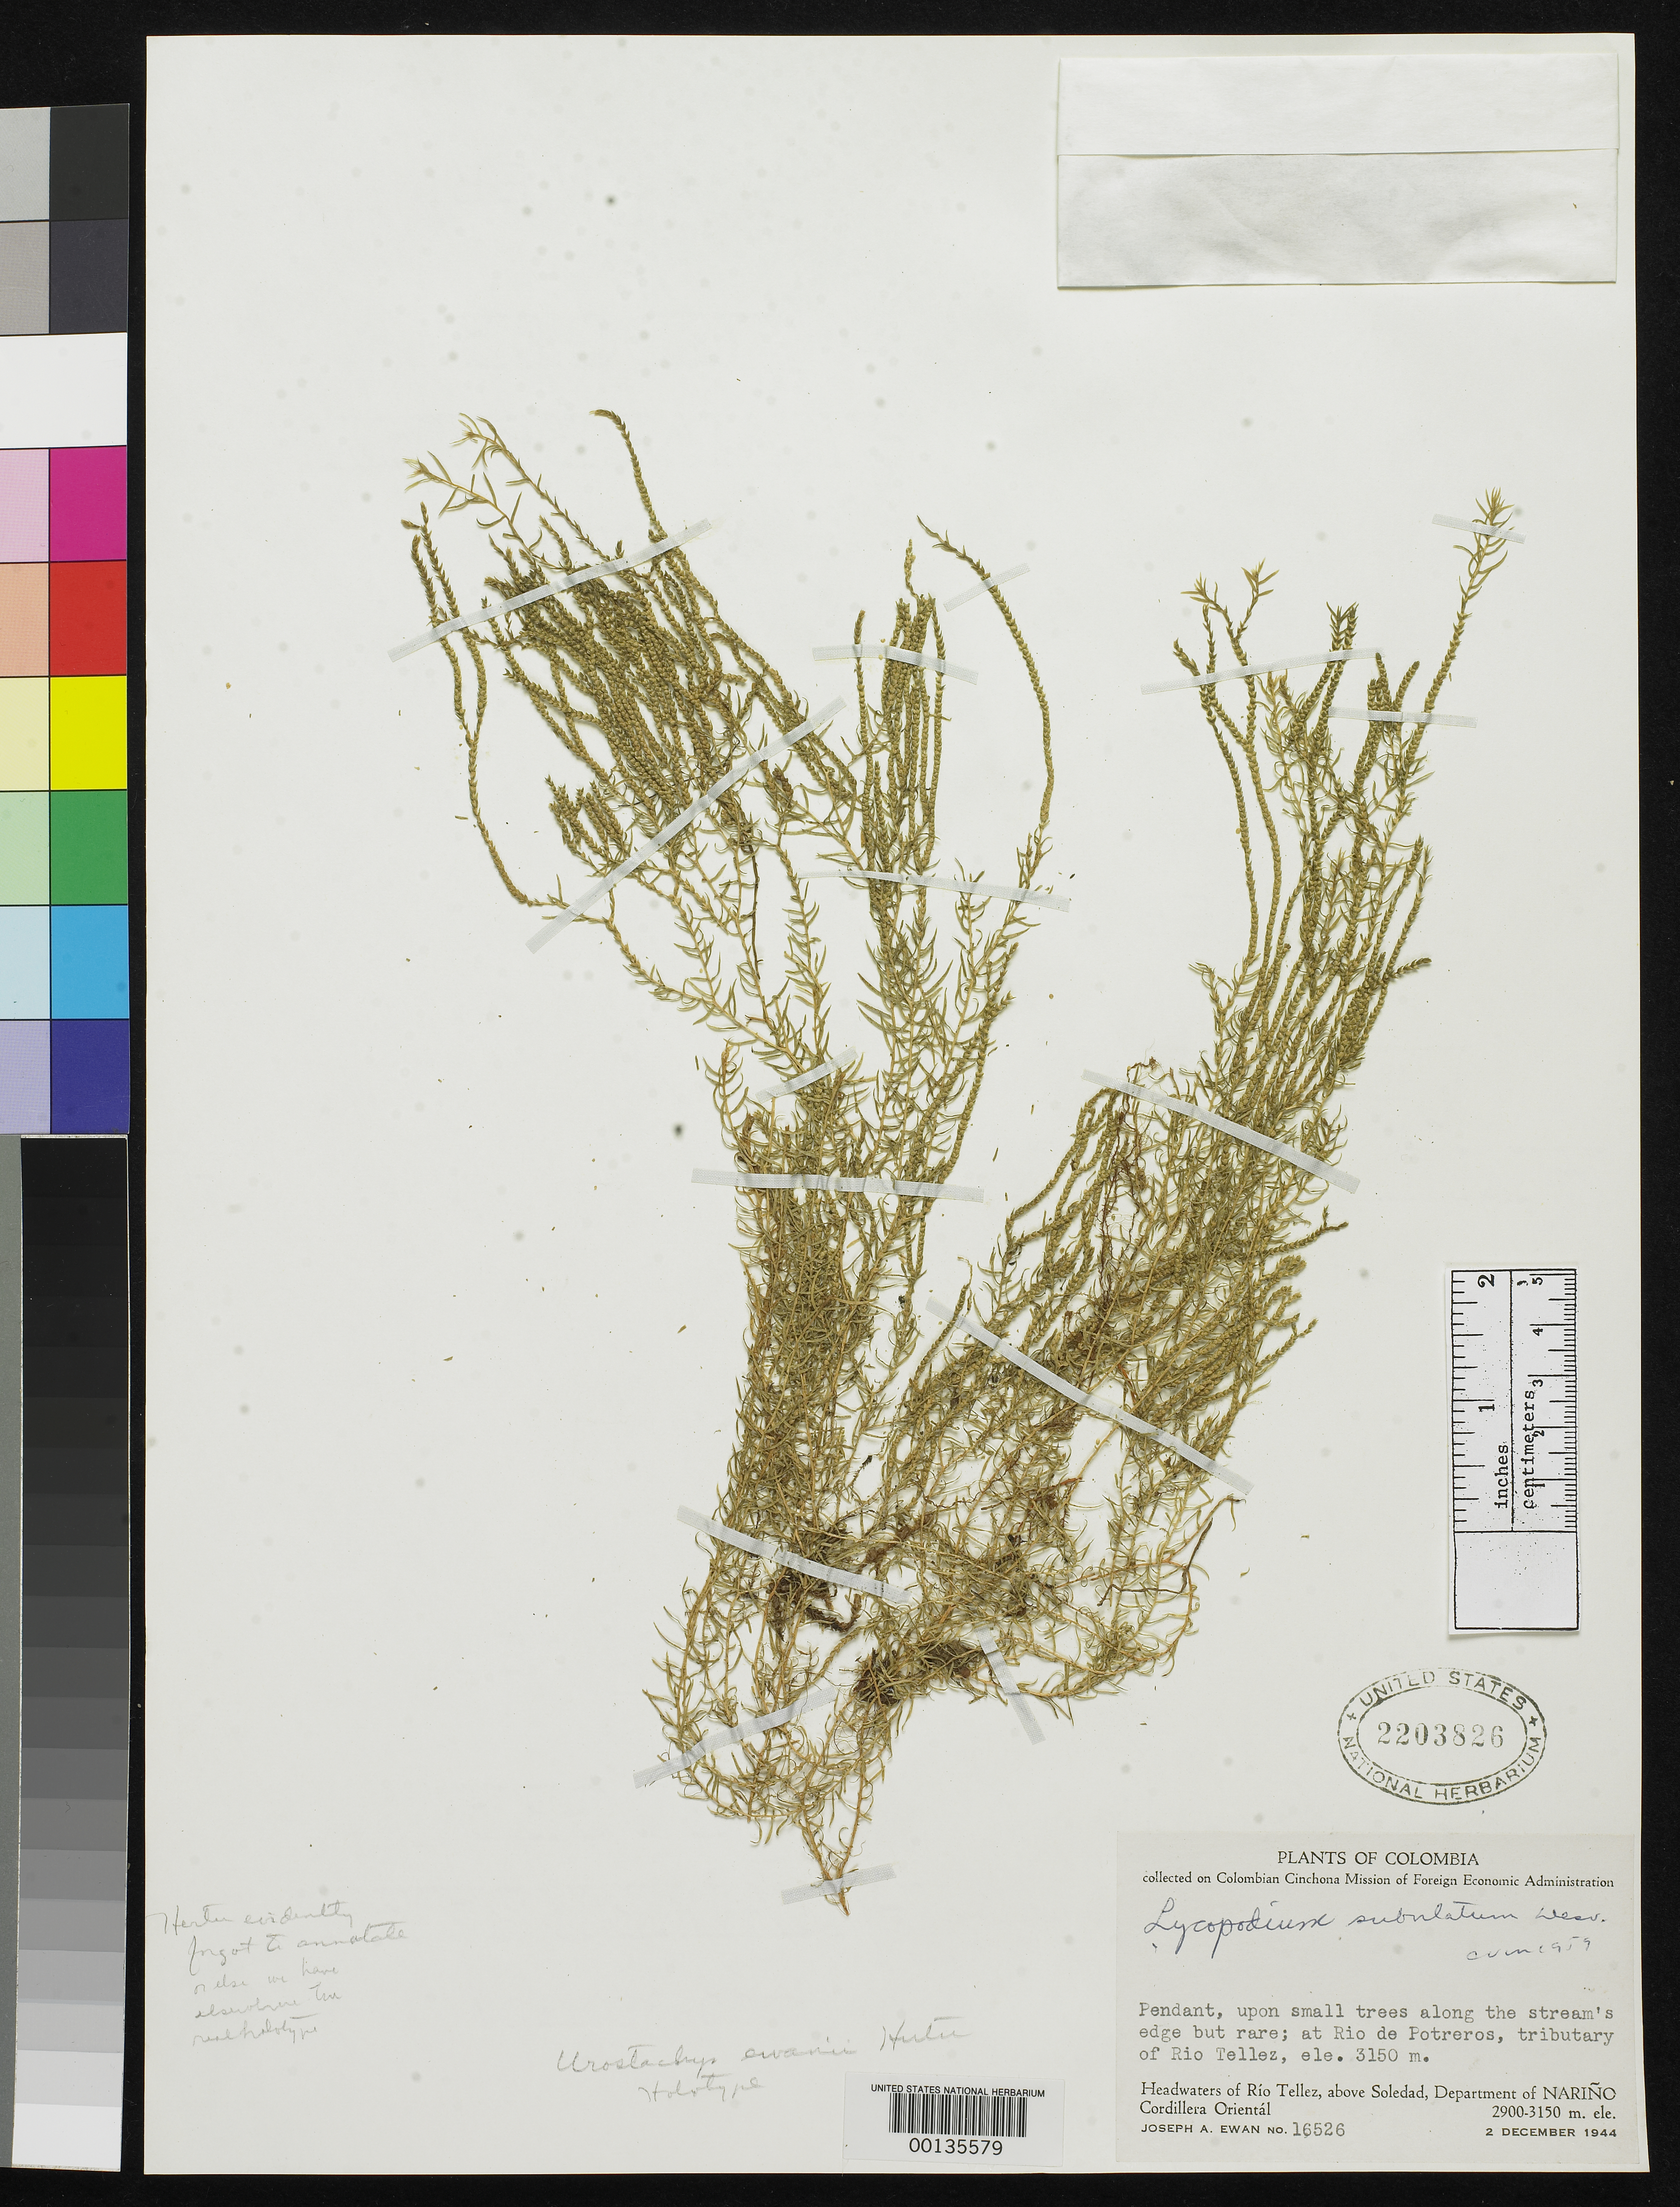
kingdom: Plantae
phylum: Tracheophyta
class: Lycopodiopsida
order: Lycopodiales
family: Lycopodiaceae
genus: Urostachys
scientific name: Urostachys ewanii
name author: Herter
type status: Holotype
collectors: J. A. Ewan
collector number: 16526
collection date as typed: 02 Dec 1944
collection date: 1944-12-02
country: Colombia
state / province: Nariño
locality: Headwaters of Rio Telez, above Soledad.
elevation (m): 3150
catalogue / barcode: US 2203826